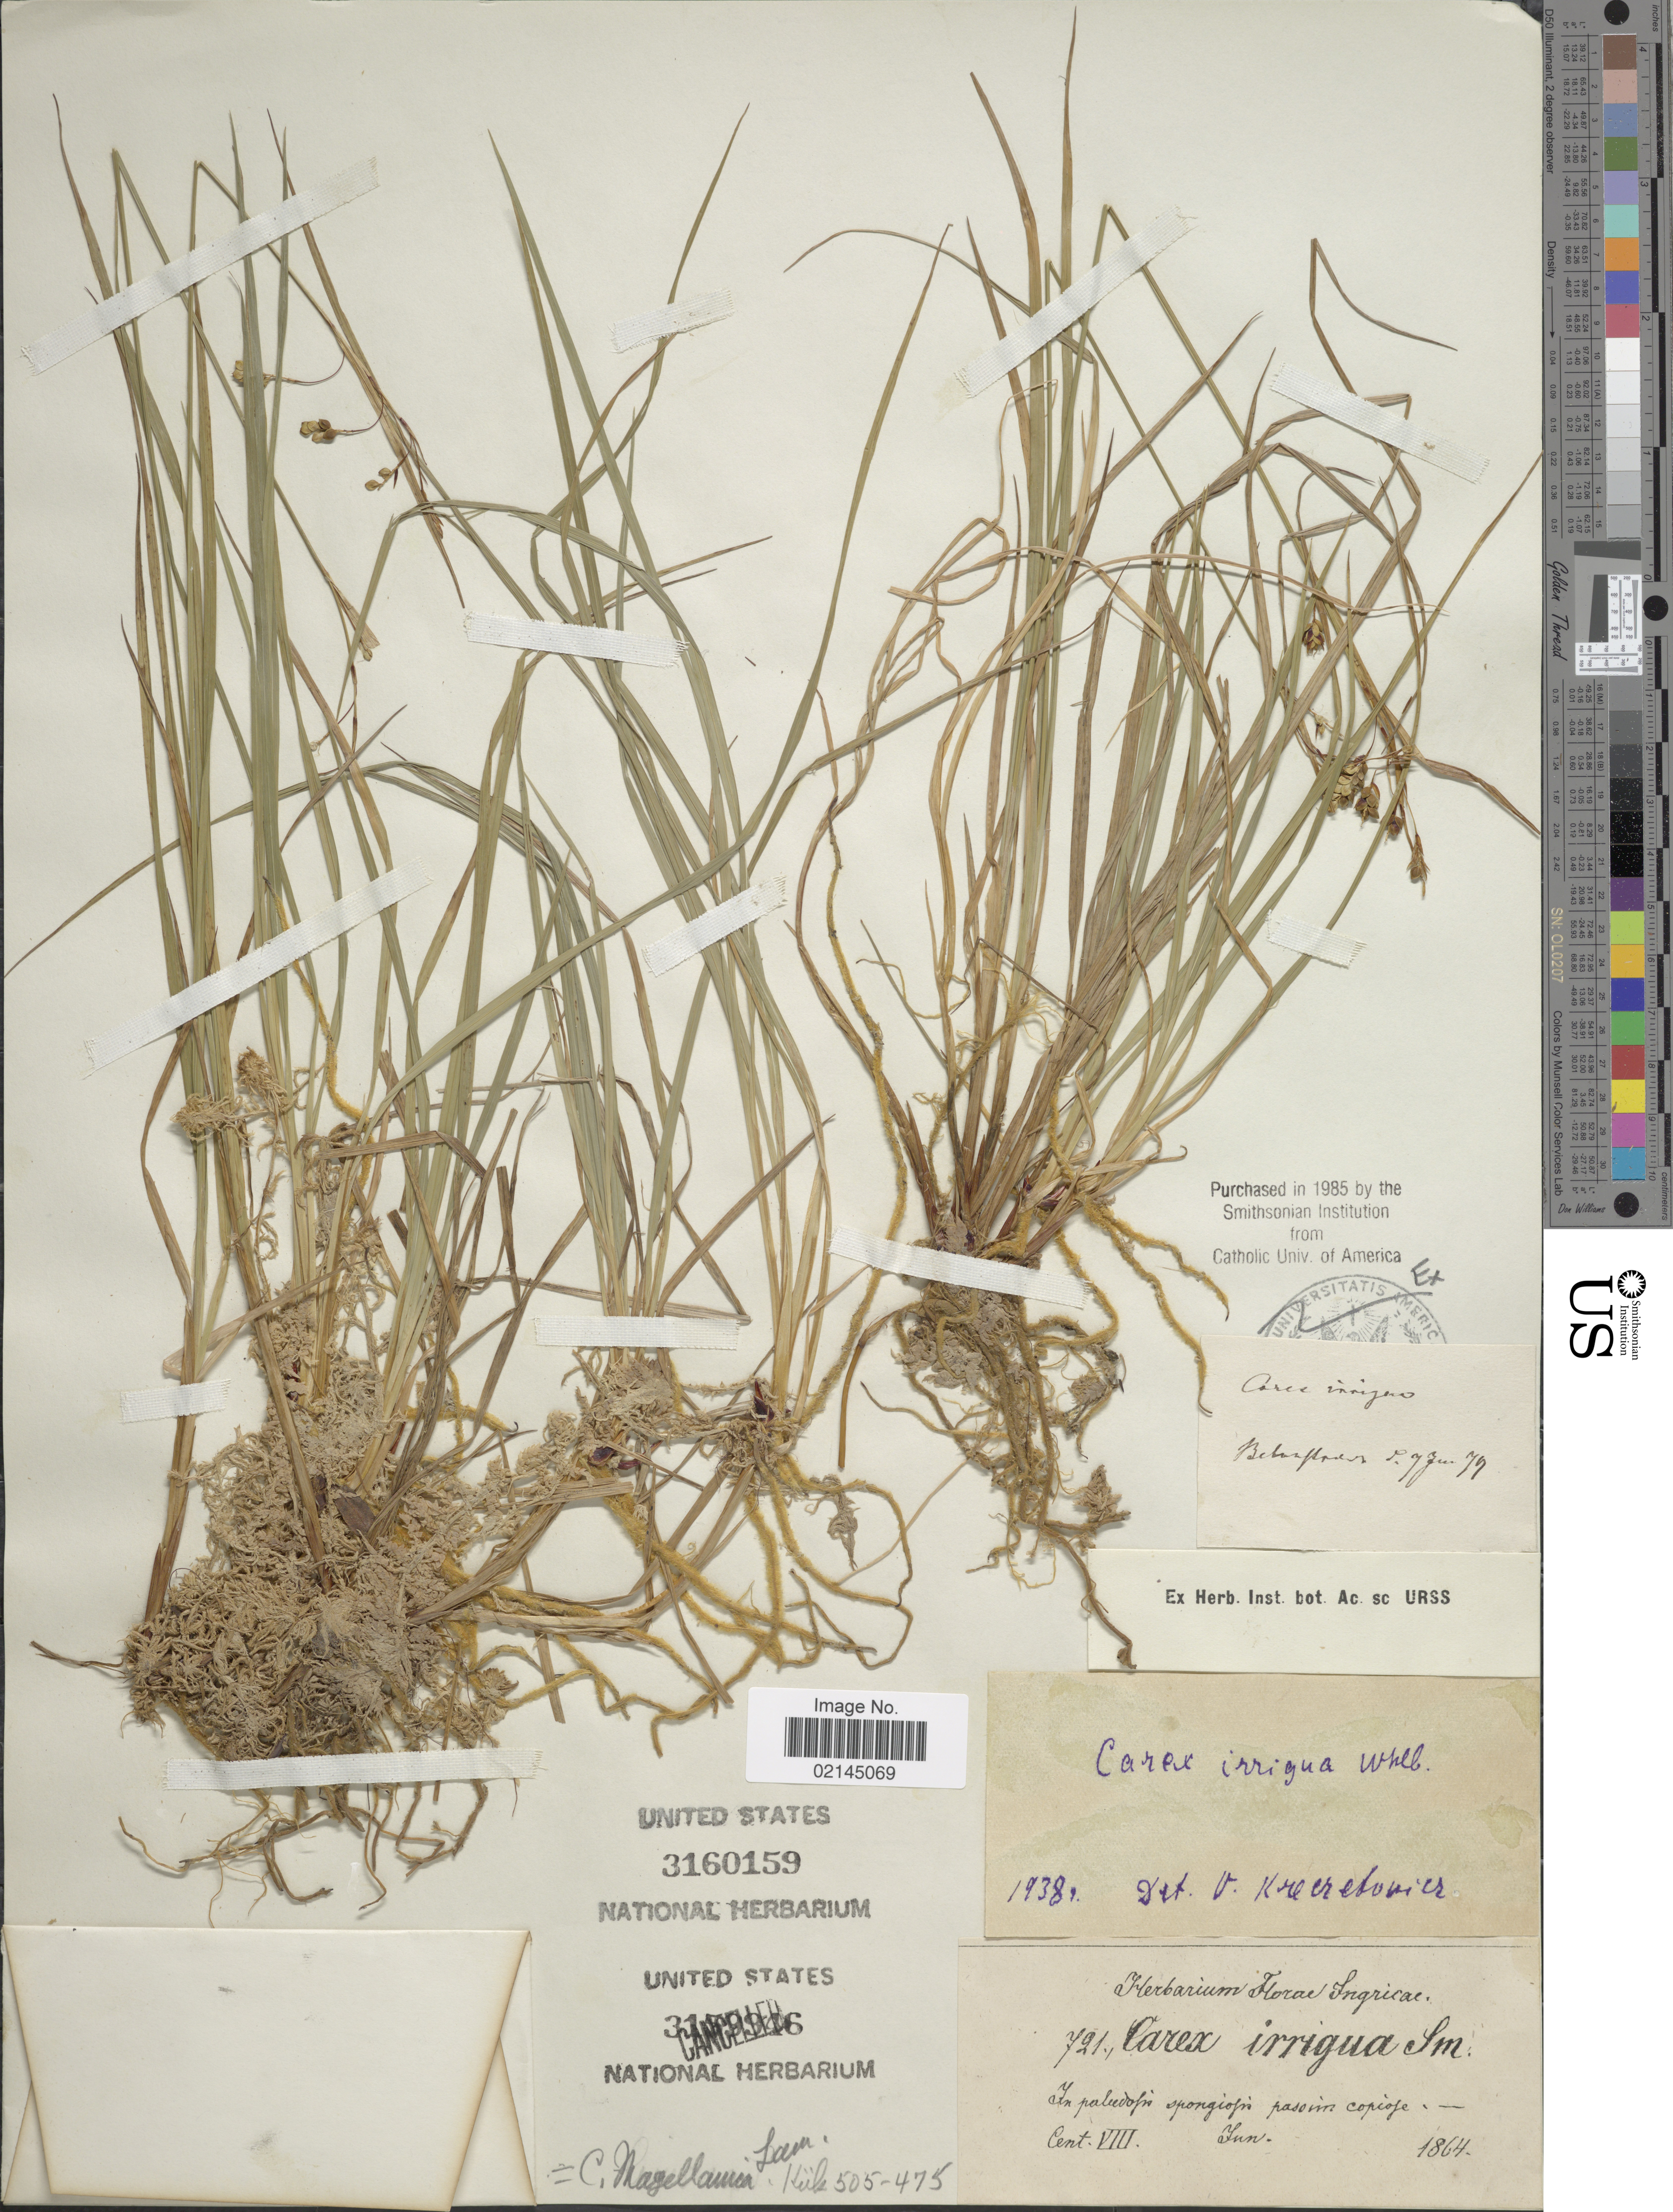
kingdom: Plantae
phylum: Tracheophyta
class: Liliopsida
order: Poales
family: Cyperaceae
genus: Carex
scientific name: Carex magellanica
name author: Lam.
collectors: ex herb. Florae Ingricae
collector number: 721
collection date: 1864-06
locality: In paludosis spongiofis passim copcof [unsure placement] [interpreted]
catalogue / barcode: US 3160159